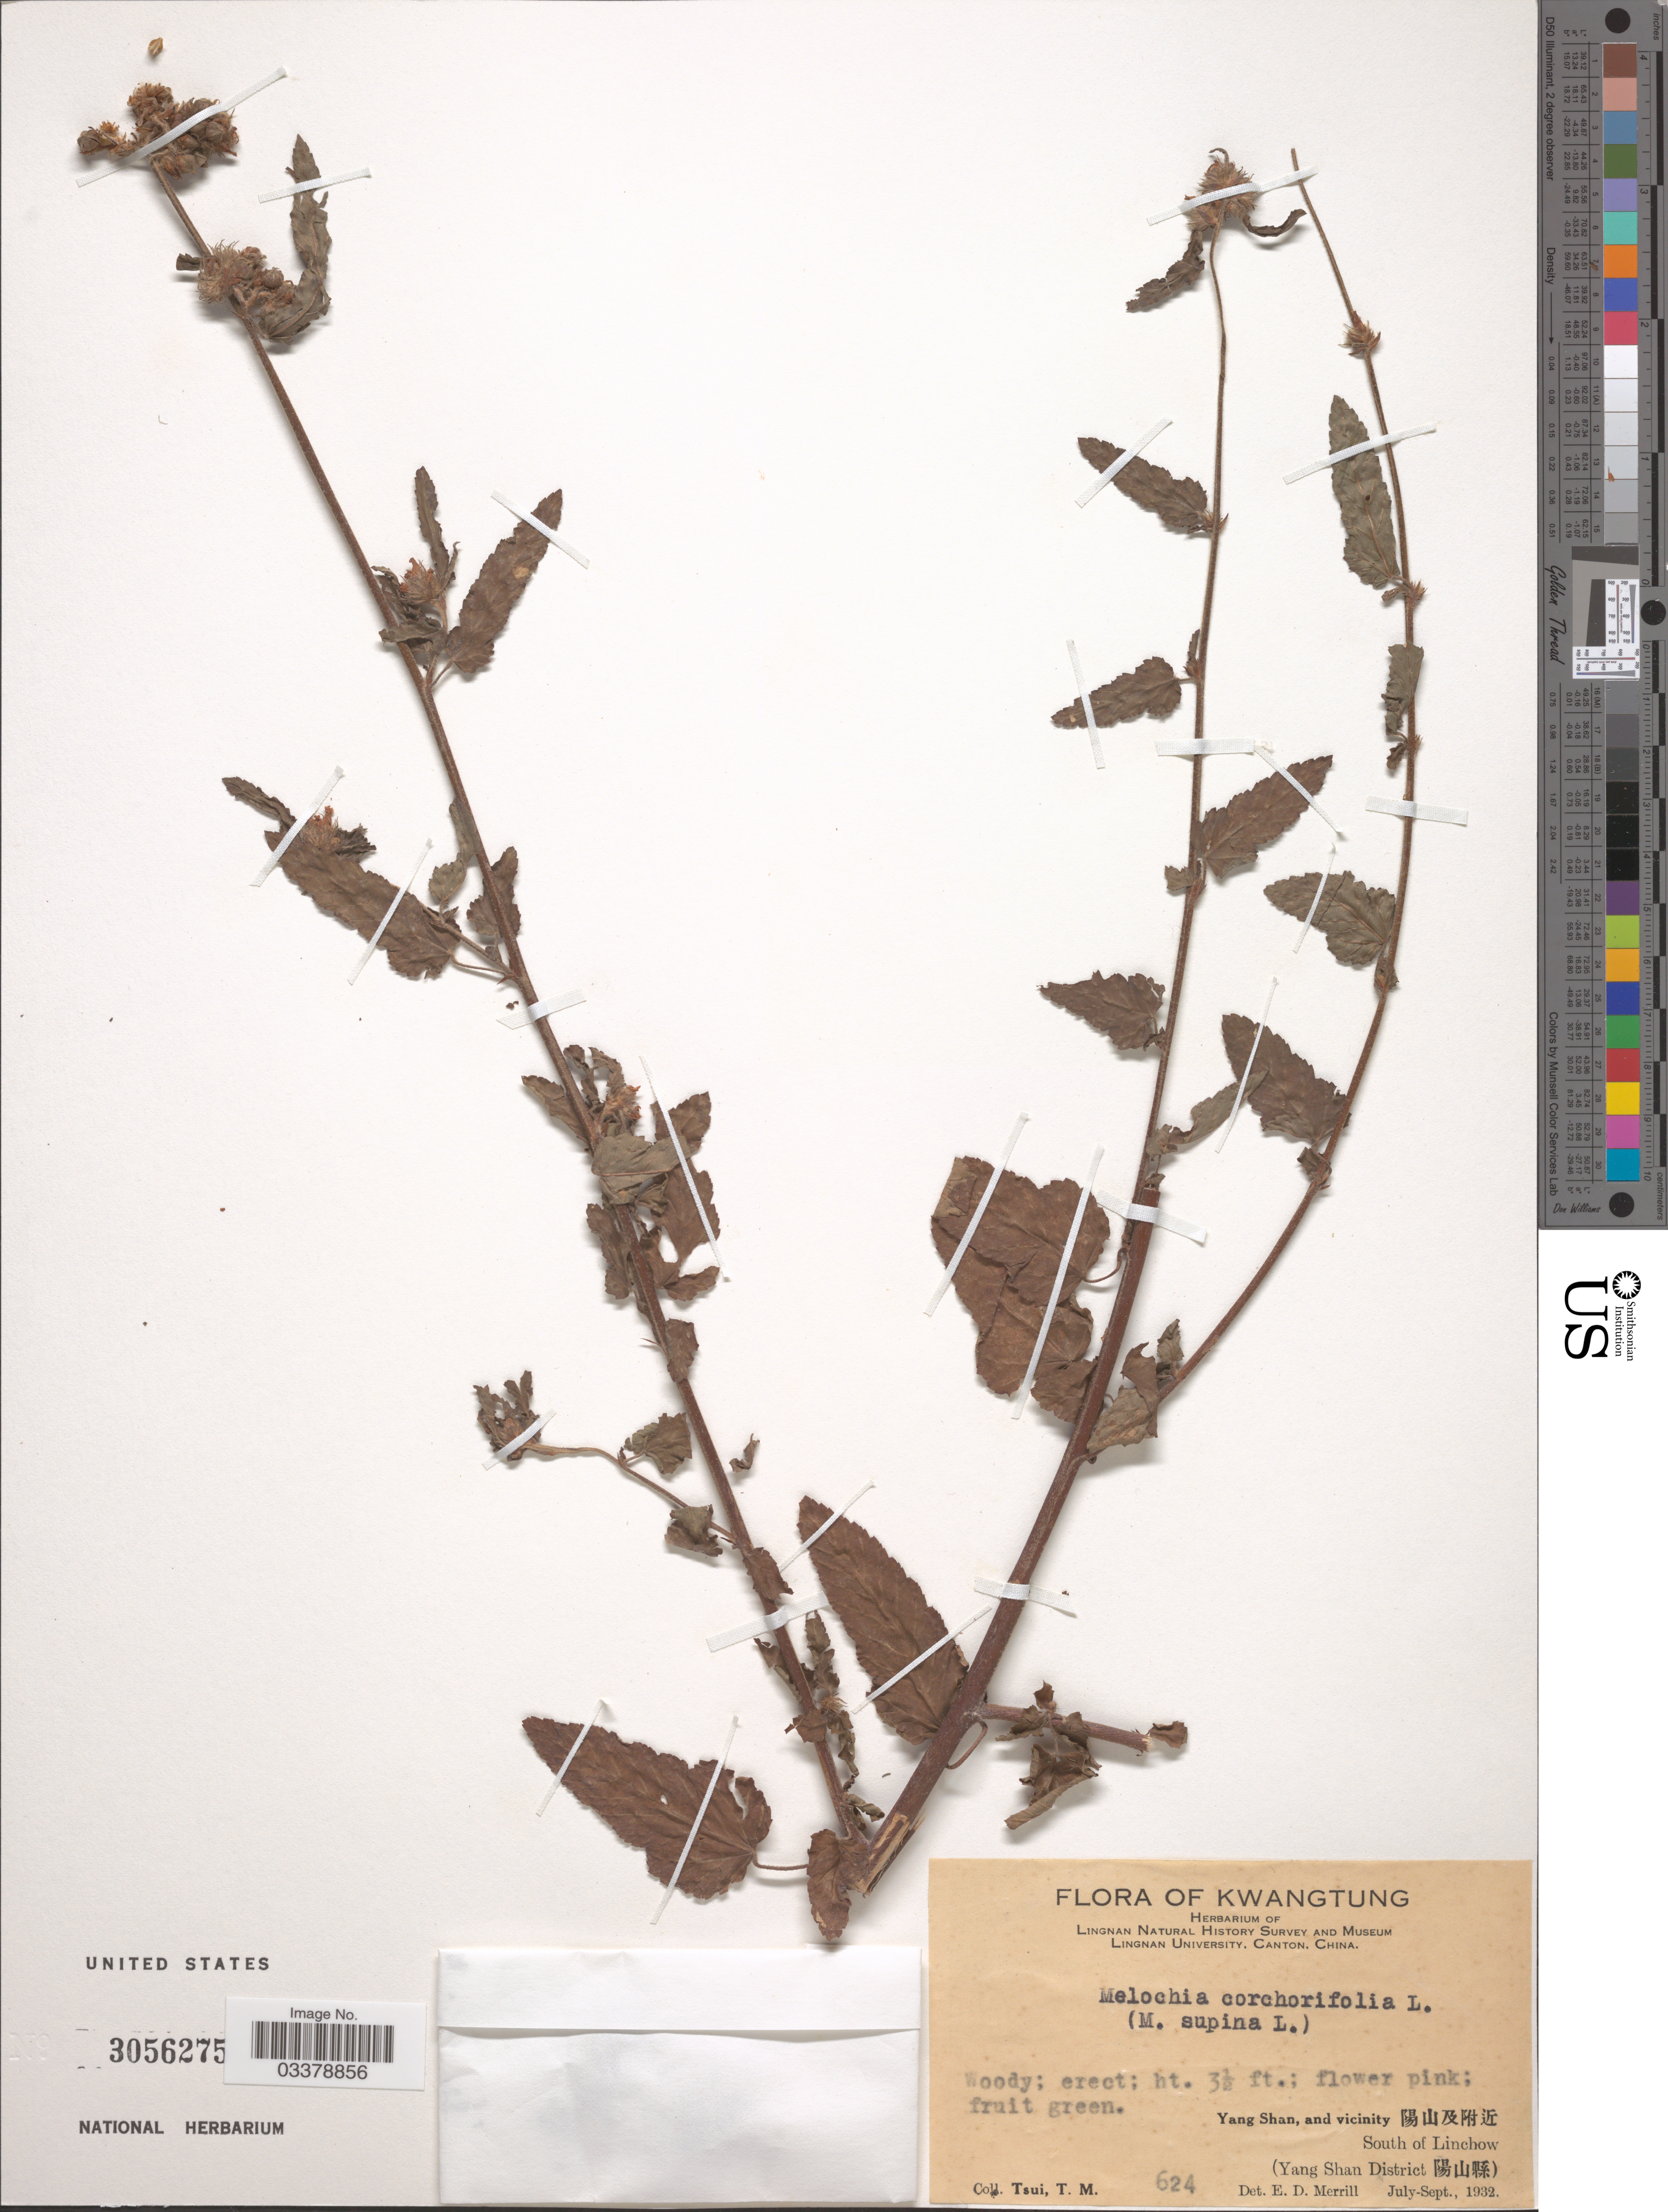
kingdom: Plantae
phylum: Tracheophyta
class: Magnoliopsida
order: Malvales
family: Malvaceae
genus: Melochia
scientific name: Melochia corchorifolia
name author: L.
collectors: T. Tsui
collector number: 624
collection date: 1932-07/1932-09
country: China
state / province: Guangdong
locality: Yang Shan, and vicinity X, South of Linchow, (Yang Shan District X).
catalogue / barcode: US 3056275